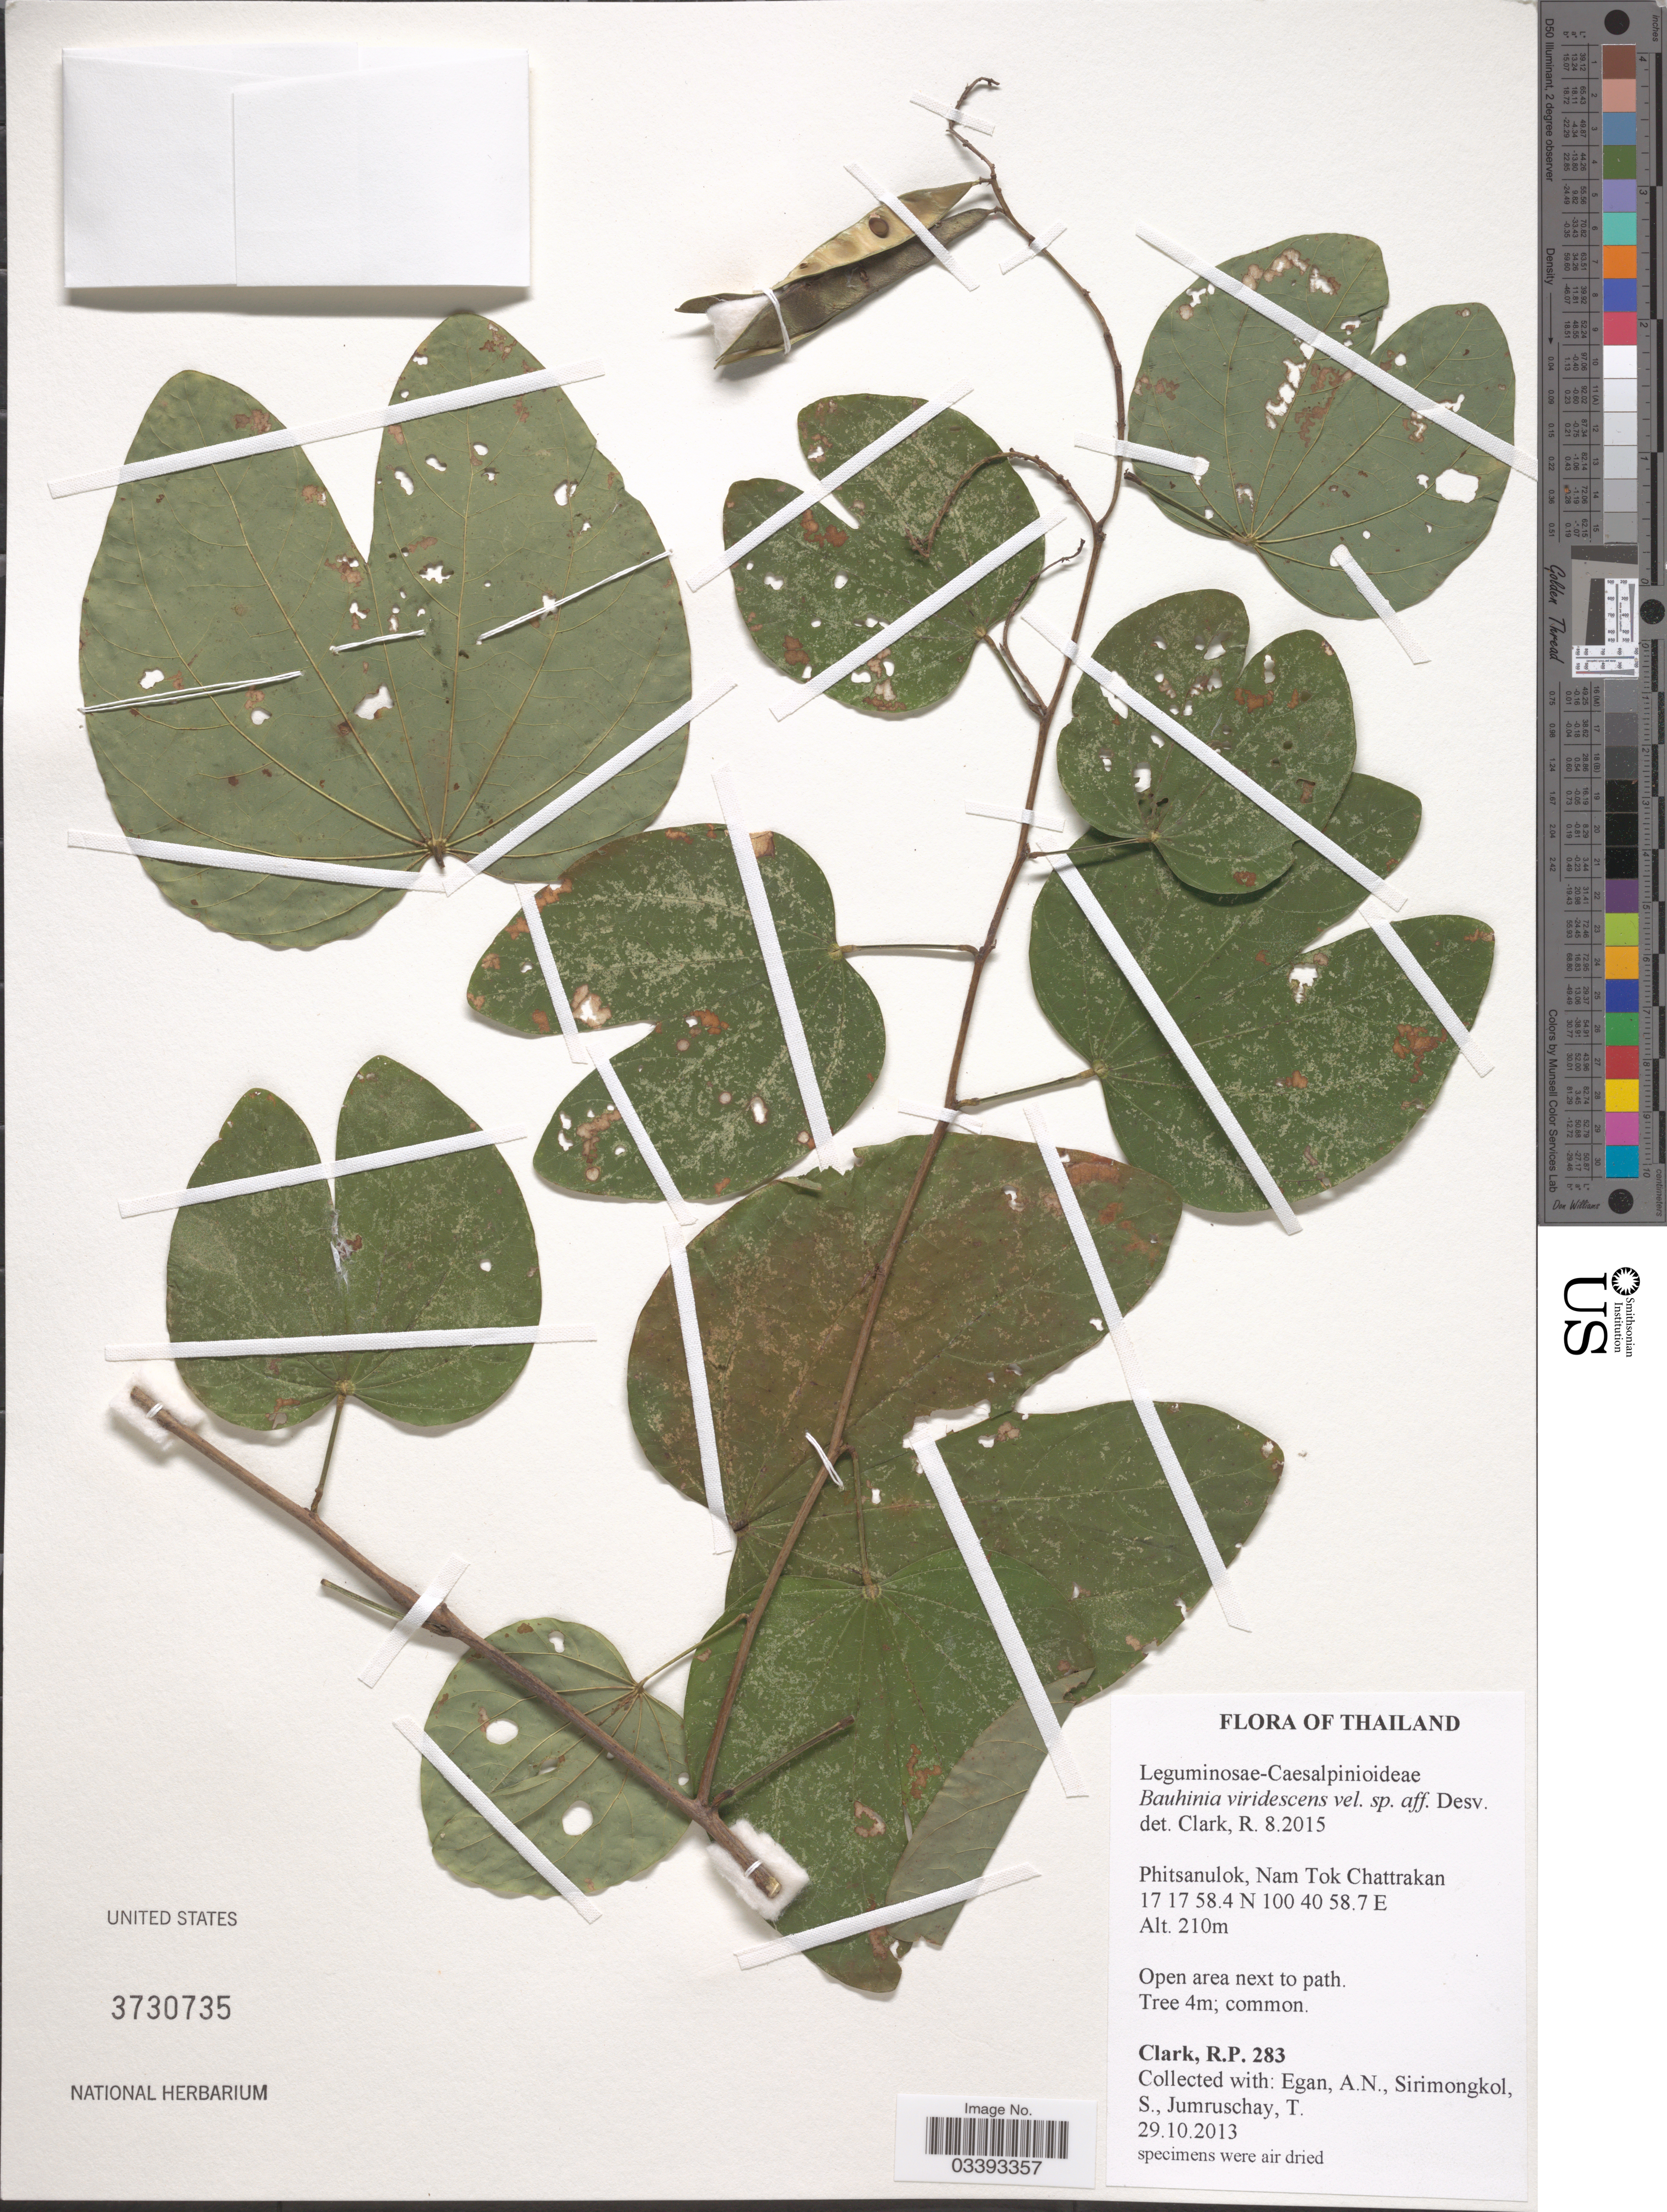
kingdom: Plantae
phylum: Tracheophyta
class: Magnoliopsida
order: Fabales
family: Fabaceae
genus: Bauhinia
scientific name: Bauhinia viridescens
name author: Desv.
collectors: R. P. Clark, A. N. Egan, S. Sirimongkol & T. Jumruschay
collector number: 283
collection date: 2013-10-29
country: Thailand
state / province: Phitsanulok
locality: Nam Tok Chattrakan.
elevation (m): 210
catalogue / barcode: US 3730735